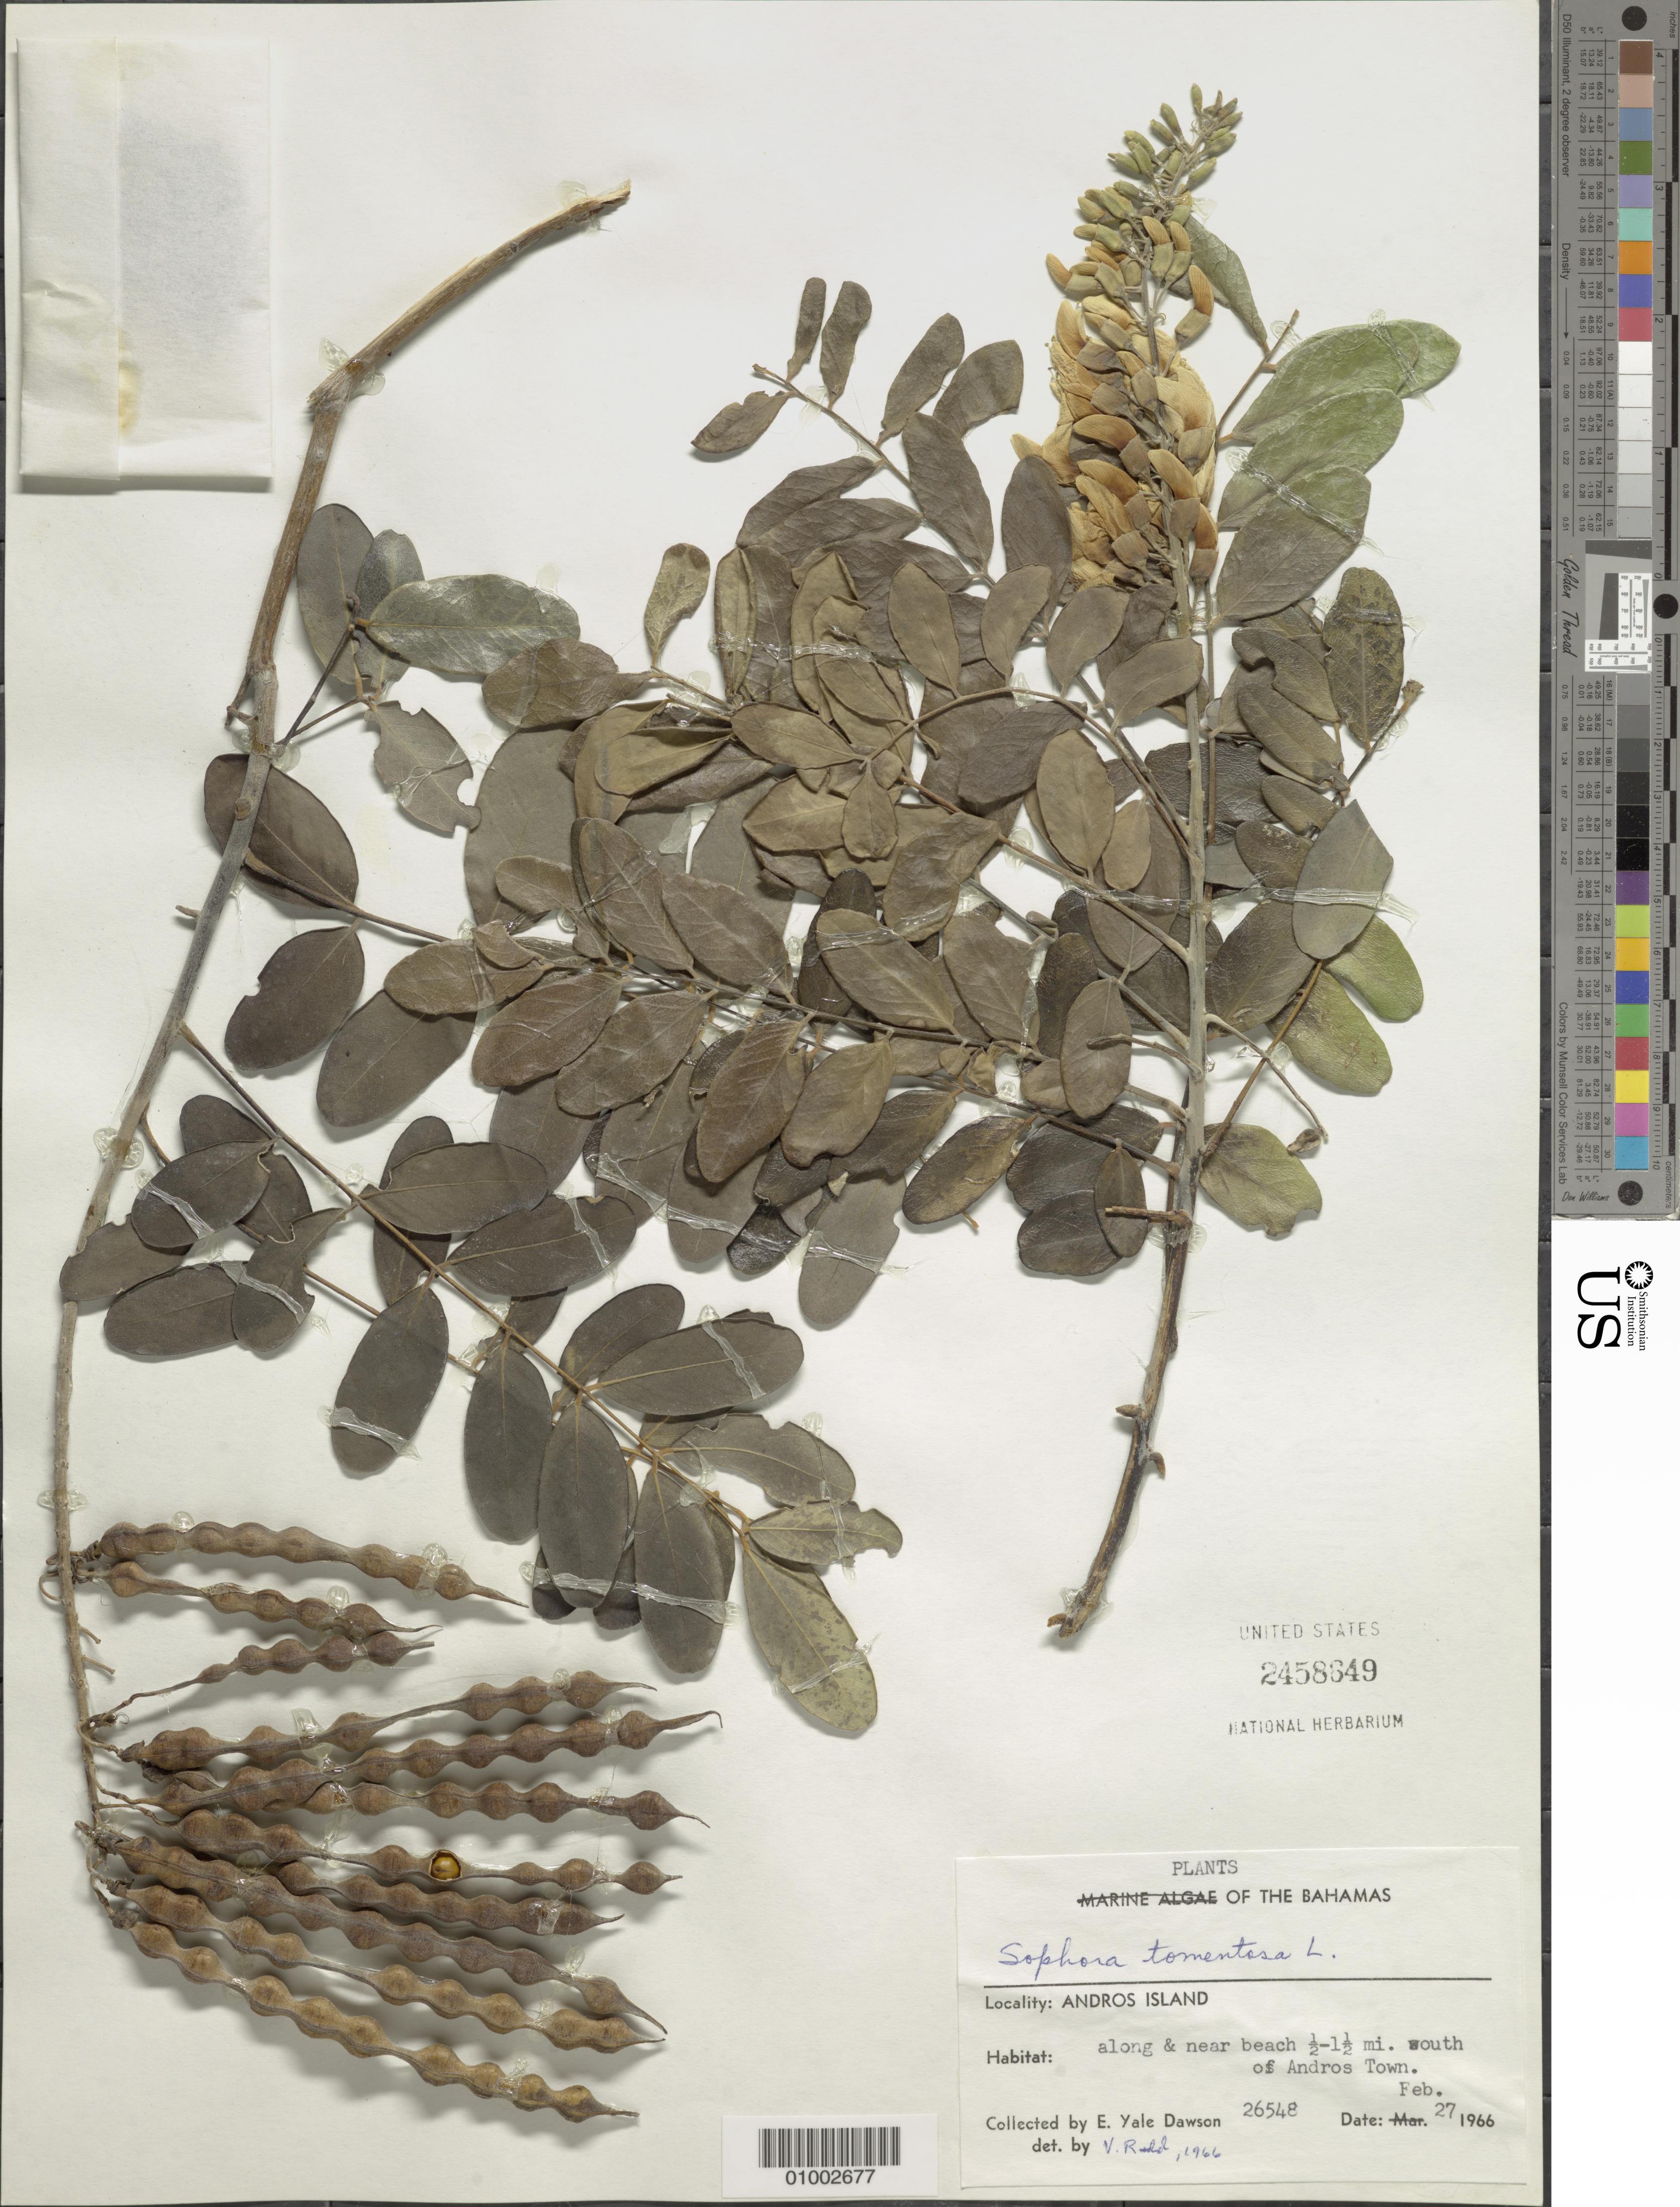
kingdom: Plantae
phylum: Tracheophyta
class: Magnoliopsida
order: Fabales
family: Fabaceae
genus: Sophora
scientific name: Sophora tomentosa var. truncata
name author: Torr. & A. Gray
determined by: Strong, Mark T., (BOT), Smithsonian Institution - National Museum of Natural History (UNITED STATES)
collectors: E. Y. Dawson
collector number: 26548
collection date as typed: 27 Feb 1966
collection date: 1966-02-27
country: Bahamas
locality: Andros Island, along & near beach 1/2 to 1 1/2 mile south of Andros Town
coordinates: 0 N, 0 E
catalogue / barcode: US 2458849